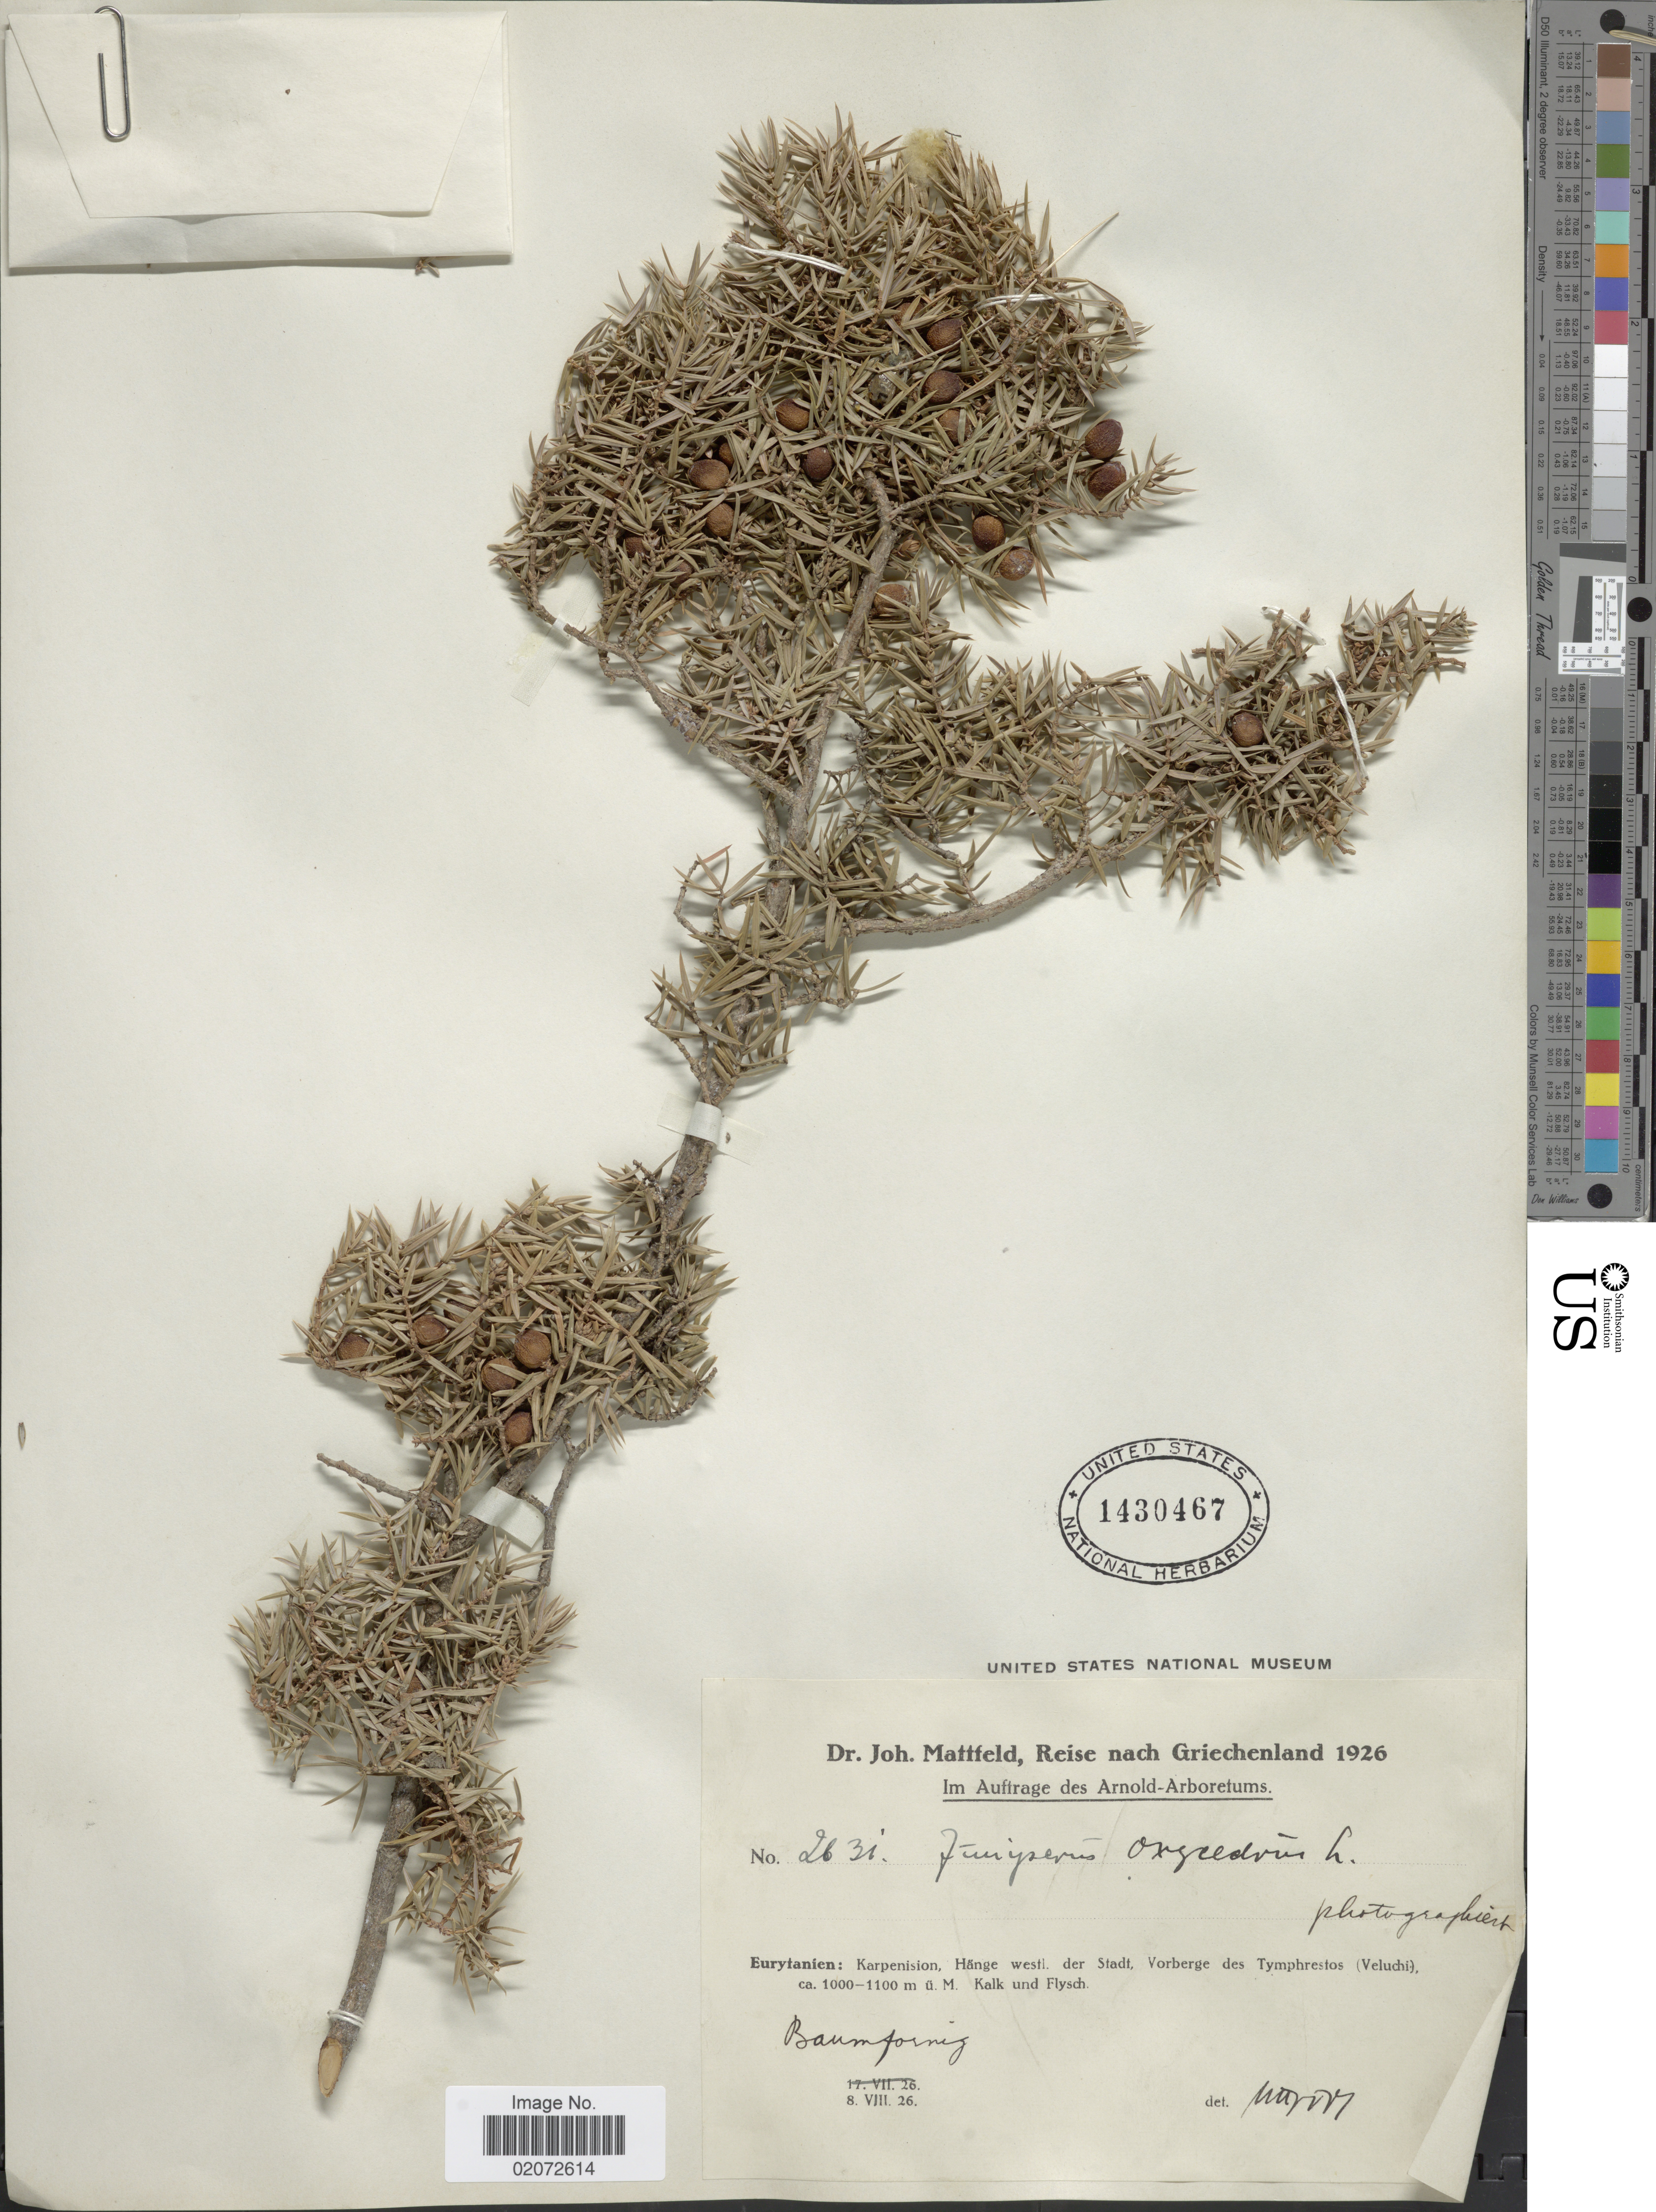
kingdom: Plantae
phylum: Tracheophyta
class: Pinopsida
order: Pinales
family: Cupressaceae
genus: Juniperus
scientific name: Juniperus oxycedrus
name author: L.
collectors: J. Mattfeld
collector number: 263i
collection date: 1926-08-08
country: Greece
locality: Griechenland. Eurytanien: Karpenision, hange westl. der Stadt, Vorberge des Tymphrestos (Veluchi). Kalk und Flysch)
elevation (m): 1000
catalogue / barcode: US 1430467